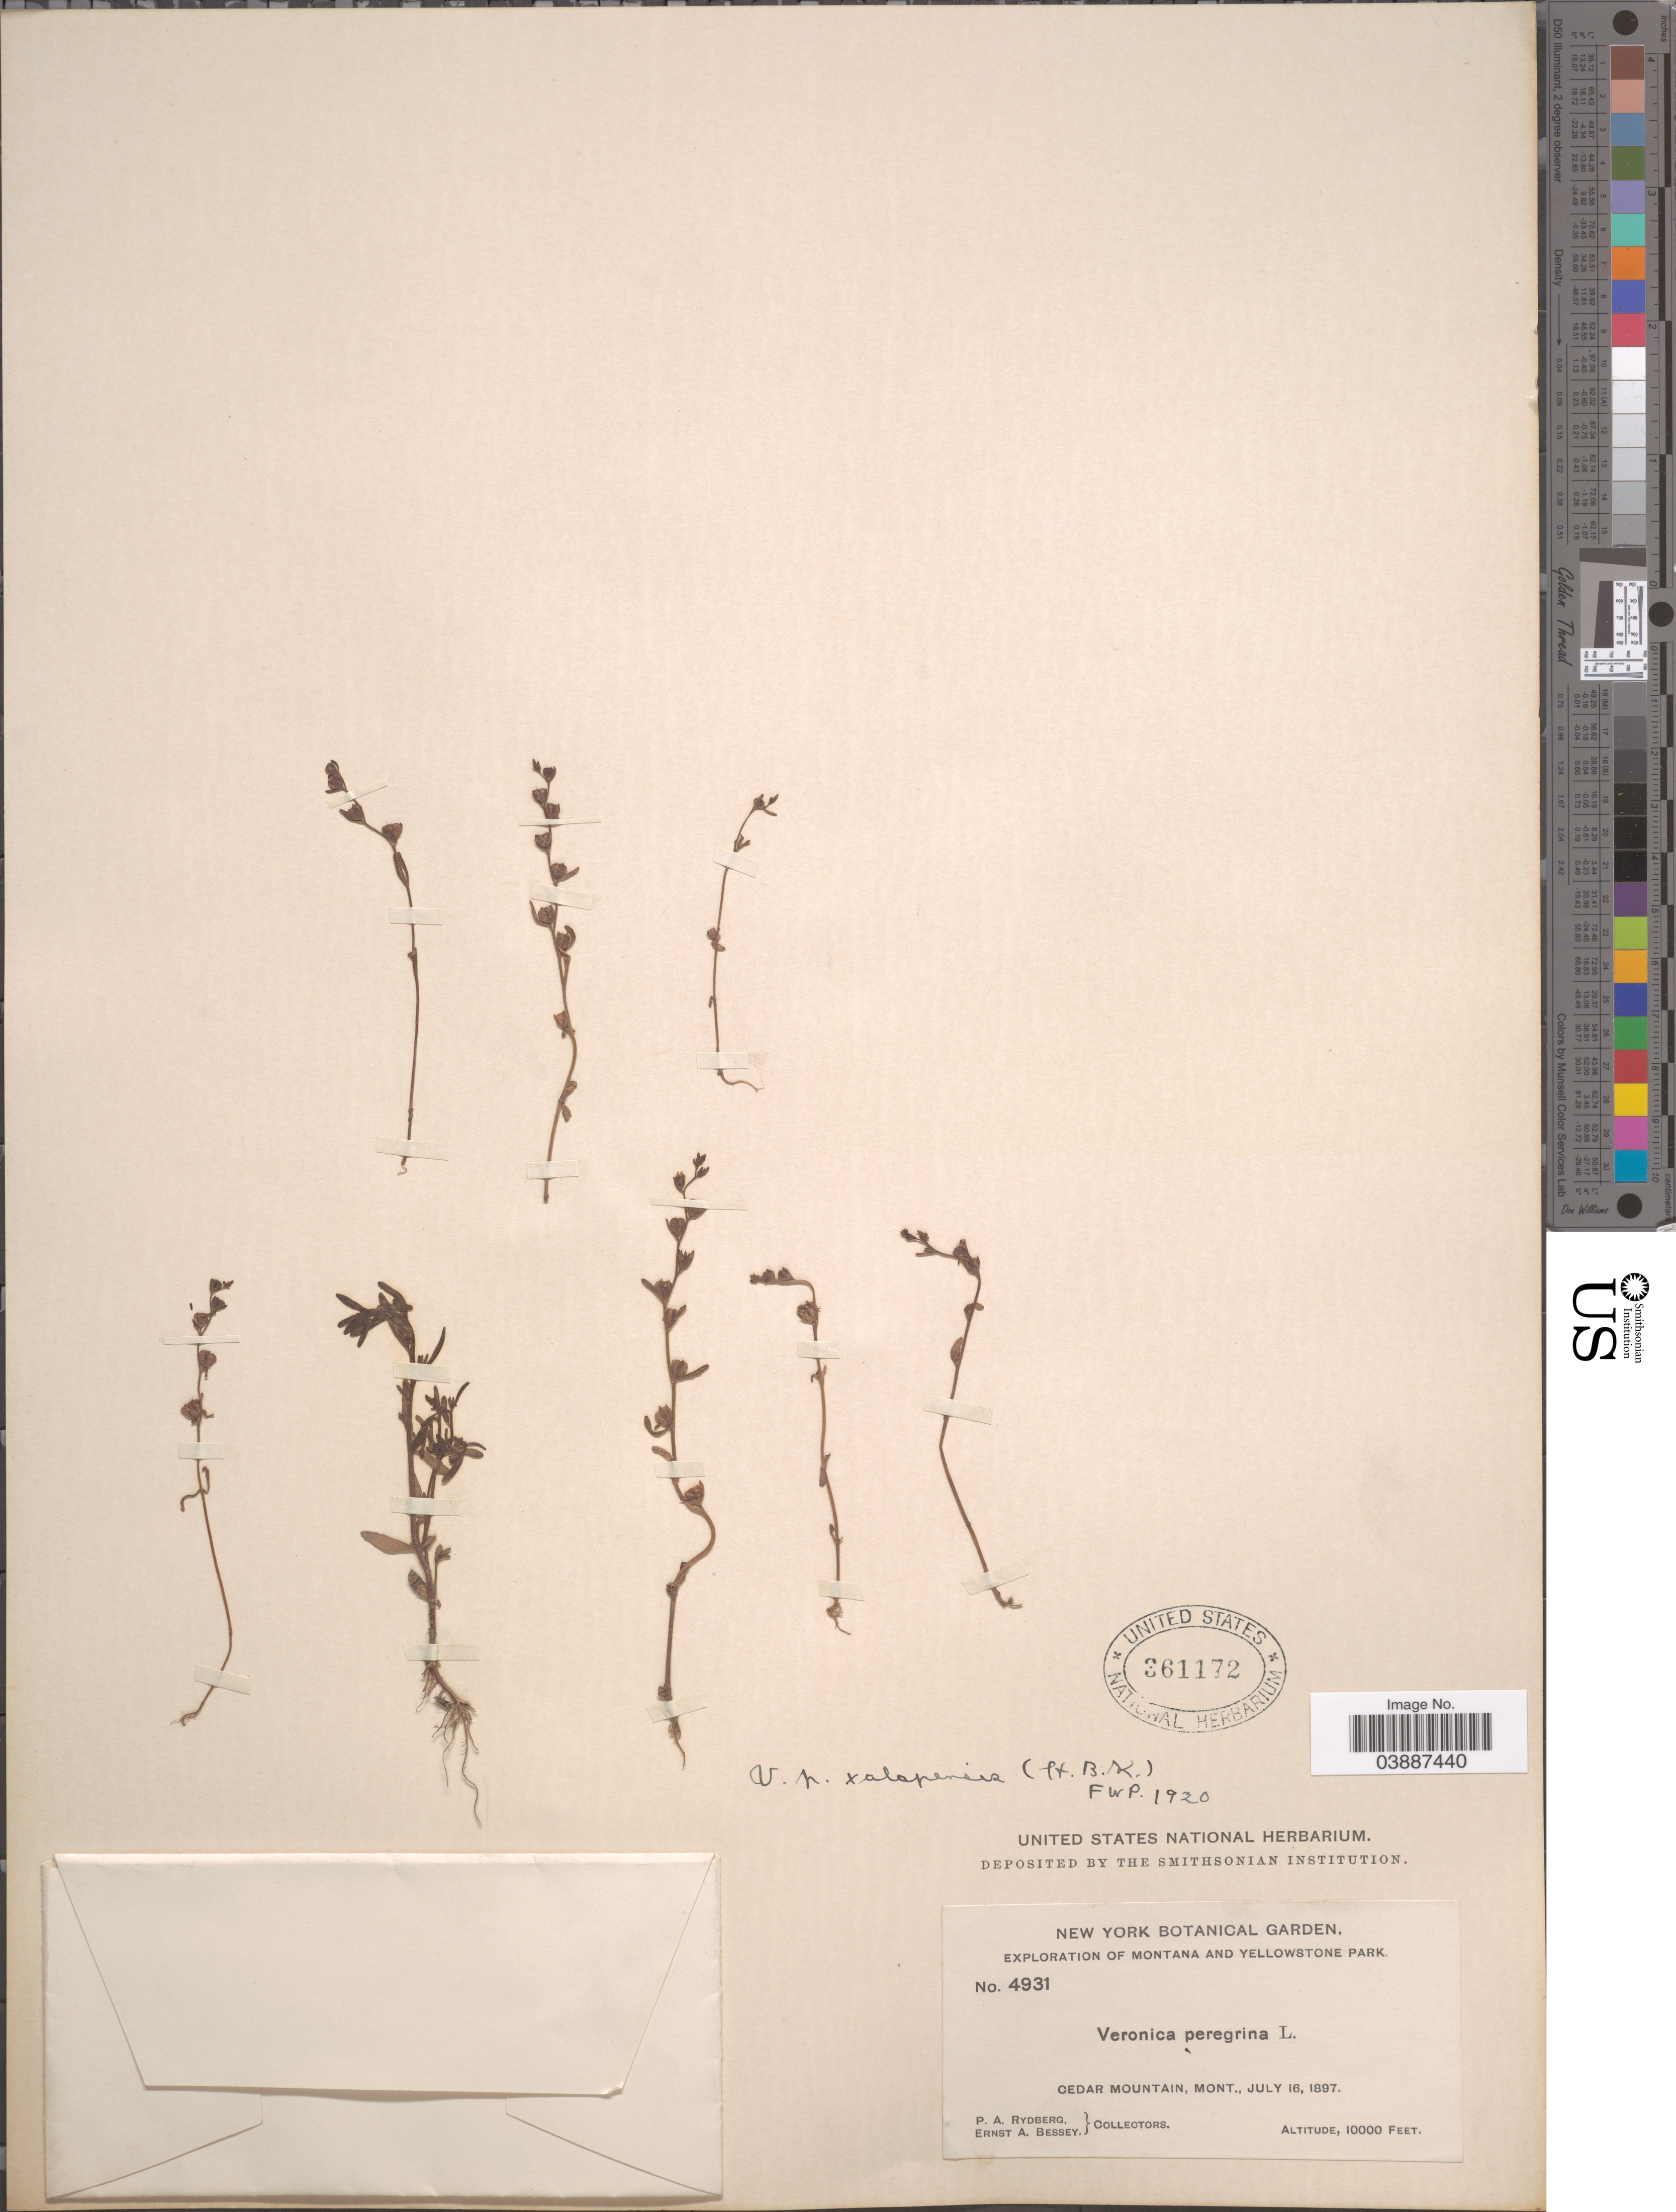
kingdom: Plantae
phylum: Tracheophyta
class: Magnoliopsida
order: Lamiales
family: Plantaginaceae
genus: Veronica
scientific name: Veronica peregrina var. xalapensis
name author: Kunth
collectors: P. A. Rydberg & E. A. Bessey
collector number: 4931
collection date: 1897-07-16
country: United States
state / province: Montana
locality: Yellowstone Park. Cedar Mountain.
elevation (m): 3048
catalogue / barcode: US 361172